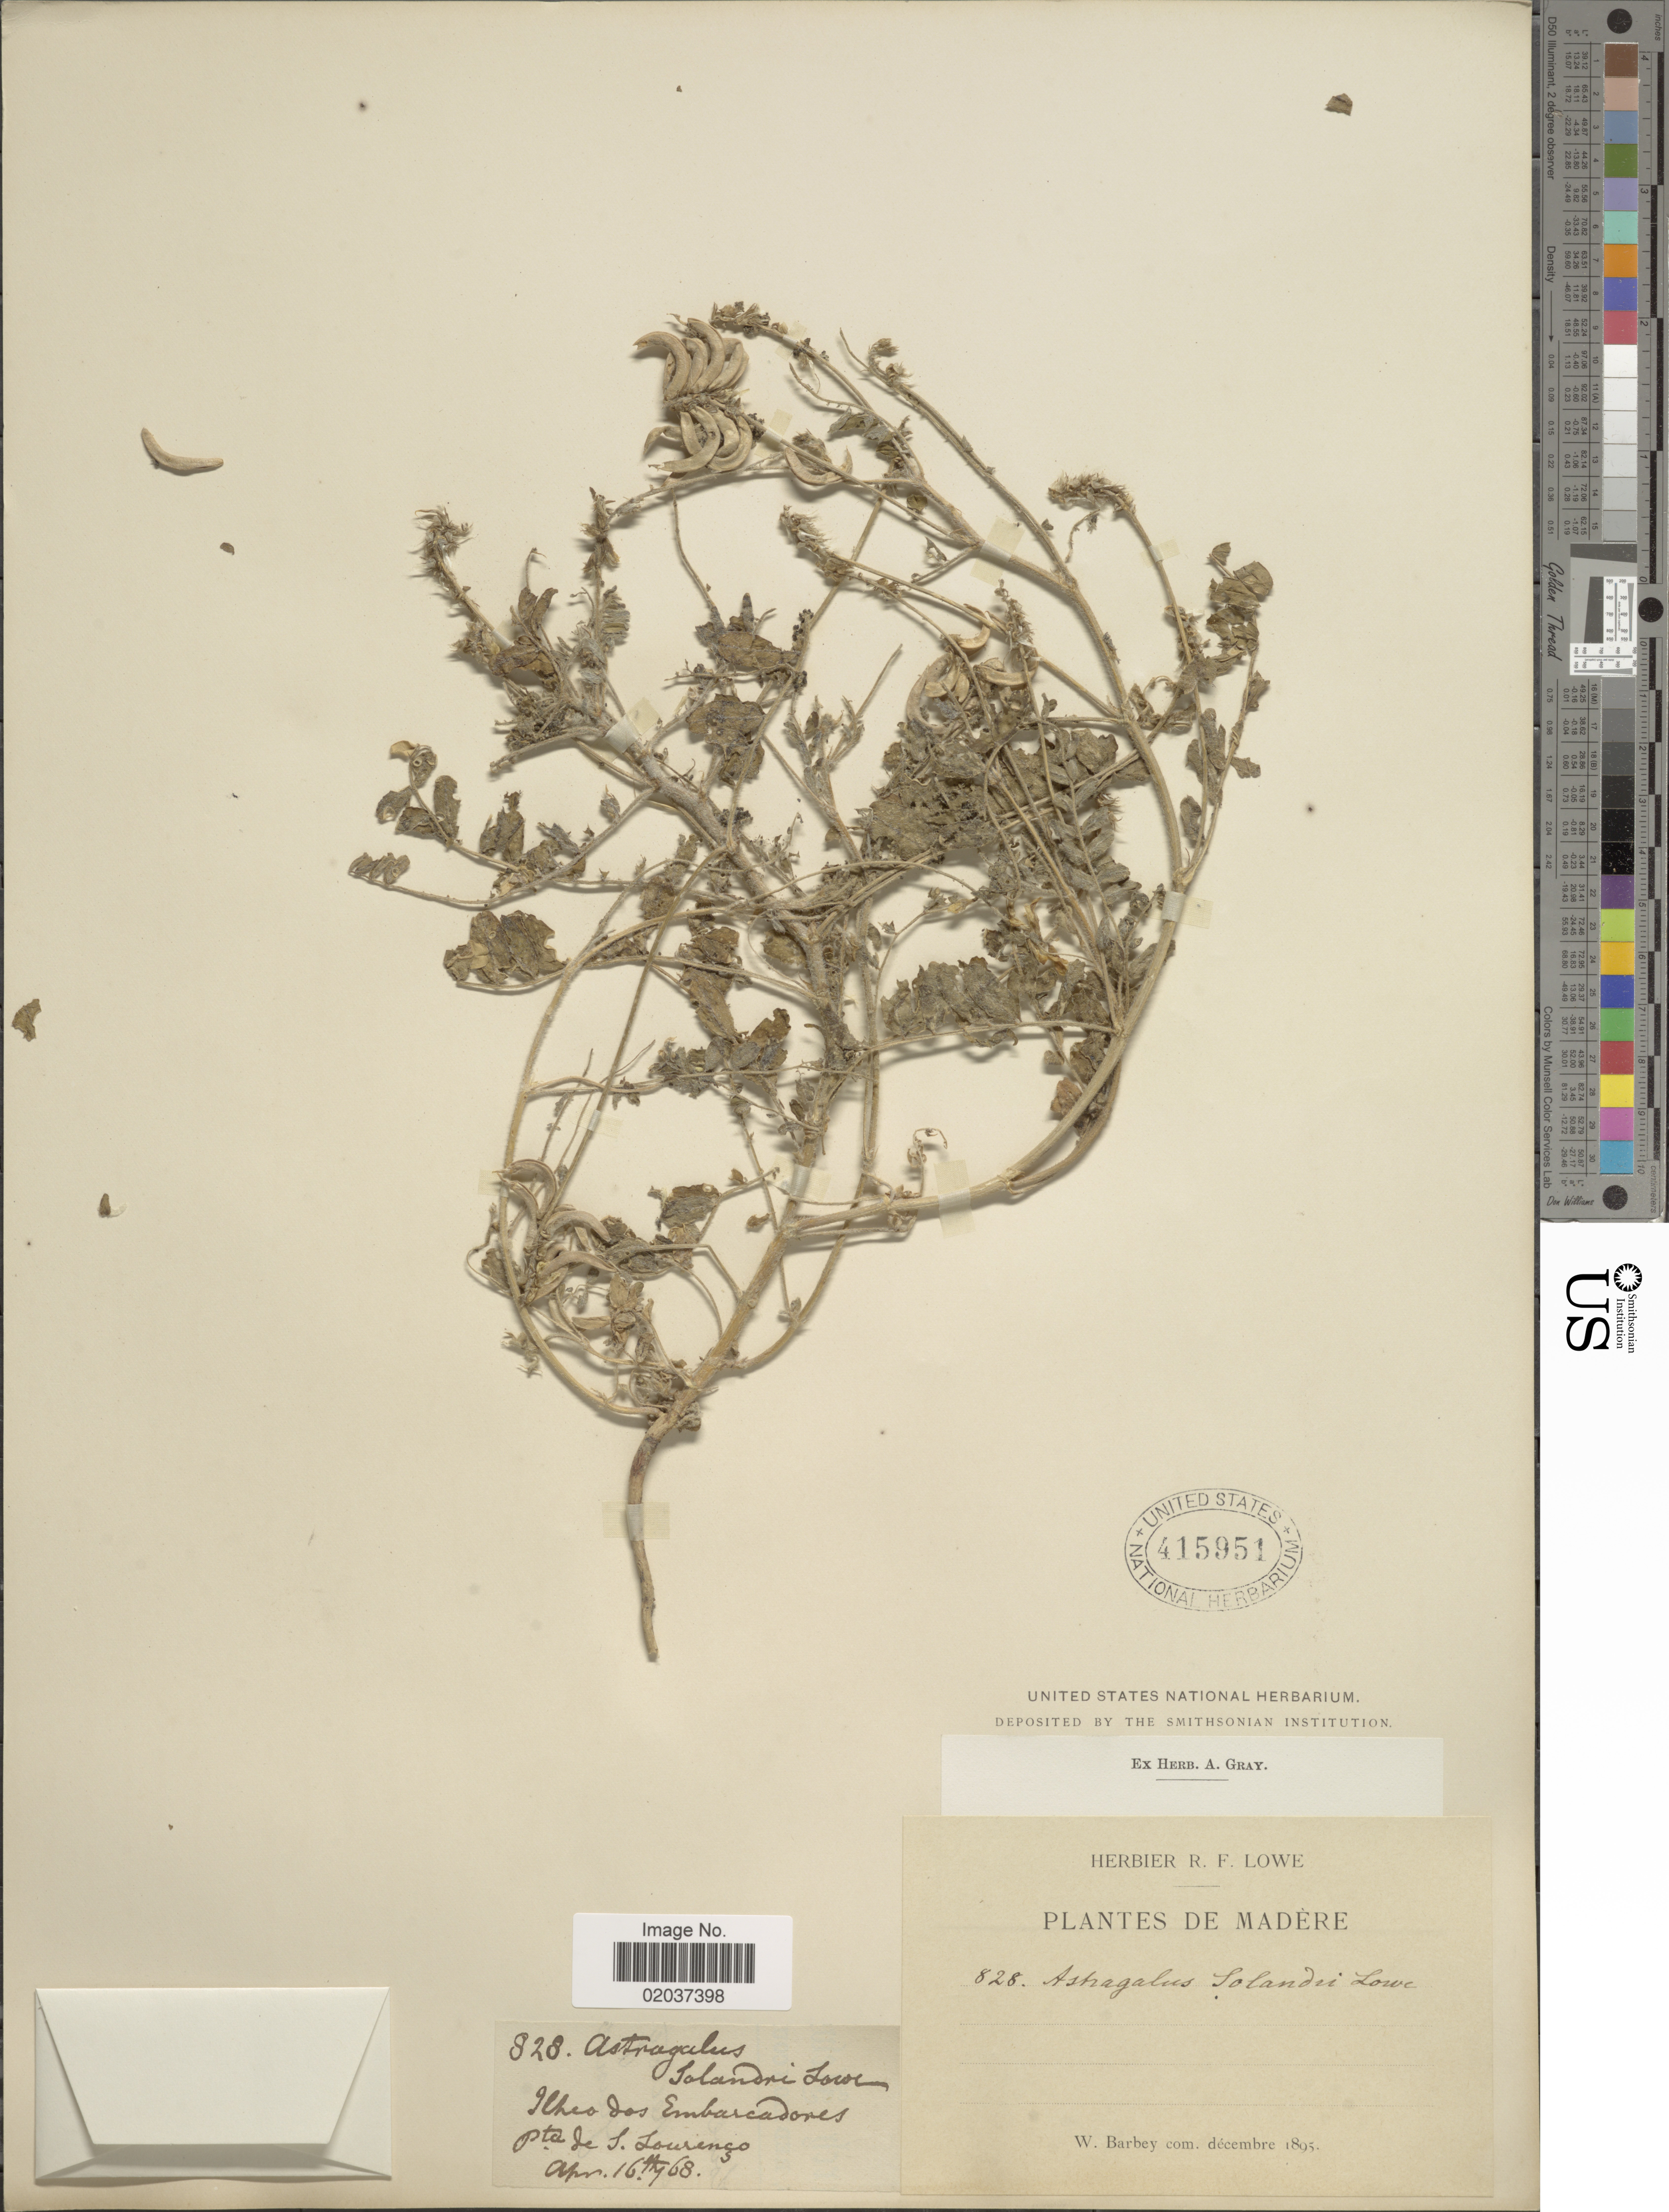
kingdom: Plantae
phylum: Tracheophyta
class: Magnoliopsida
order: Fabales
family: Fabaceae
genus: Astragalus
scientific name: Astragalus solandri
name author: Lowe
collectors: W. Barbey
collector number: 828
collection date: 1895-12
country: Portugal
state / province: Madeira (Aut. Reg.)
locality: De Madere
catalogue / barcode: US 415951